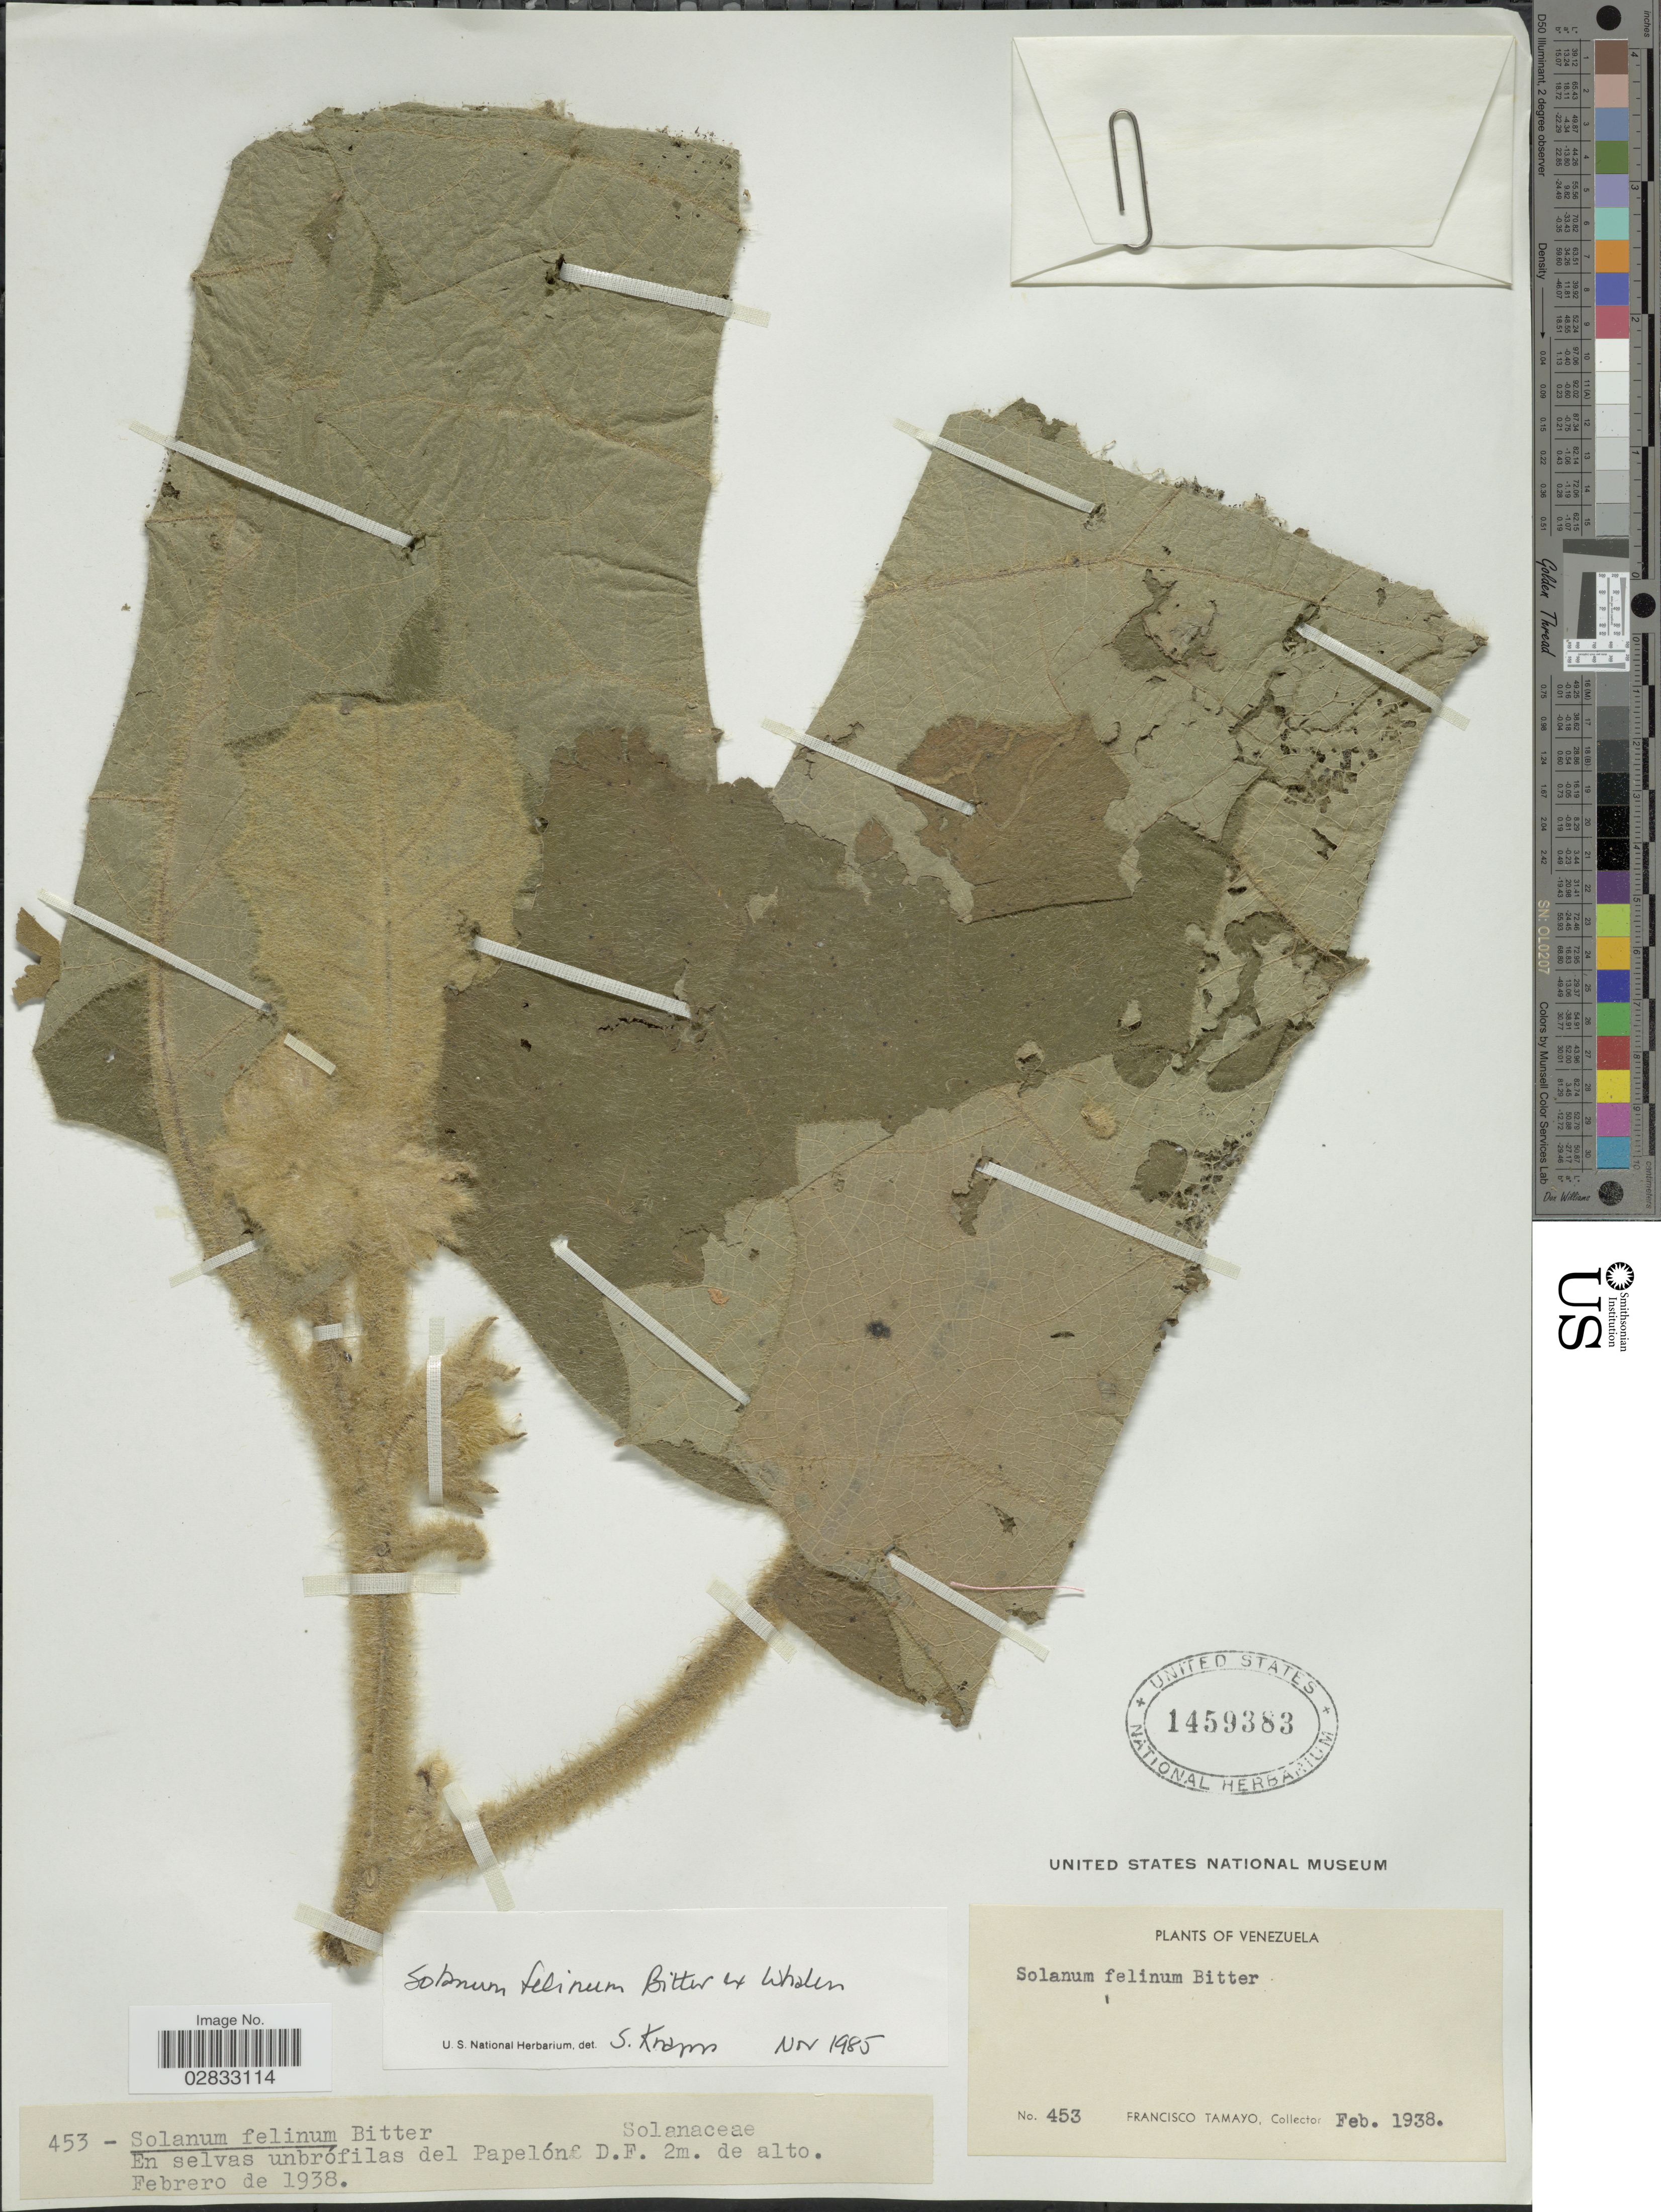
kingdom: Plantae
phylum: Tracheophyta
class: Magnoliopsida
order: Solanales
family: Solanaceae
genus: Solanum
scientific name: Solanum felinum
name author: Bitter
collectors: F. Tamayo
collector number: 453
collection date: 1938-02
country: Venezuela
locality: En selvas unbrófilas del Papelón D. F.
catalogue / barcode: US 1459383